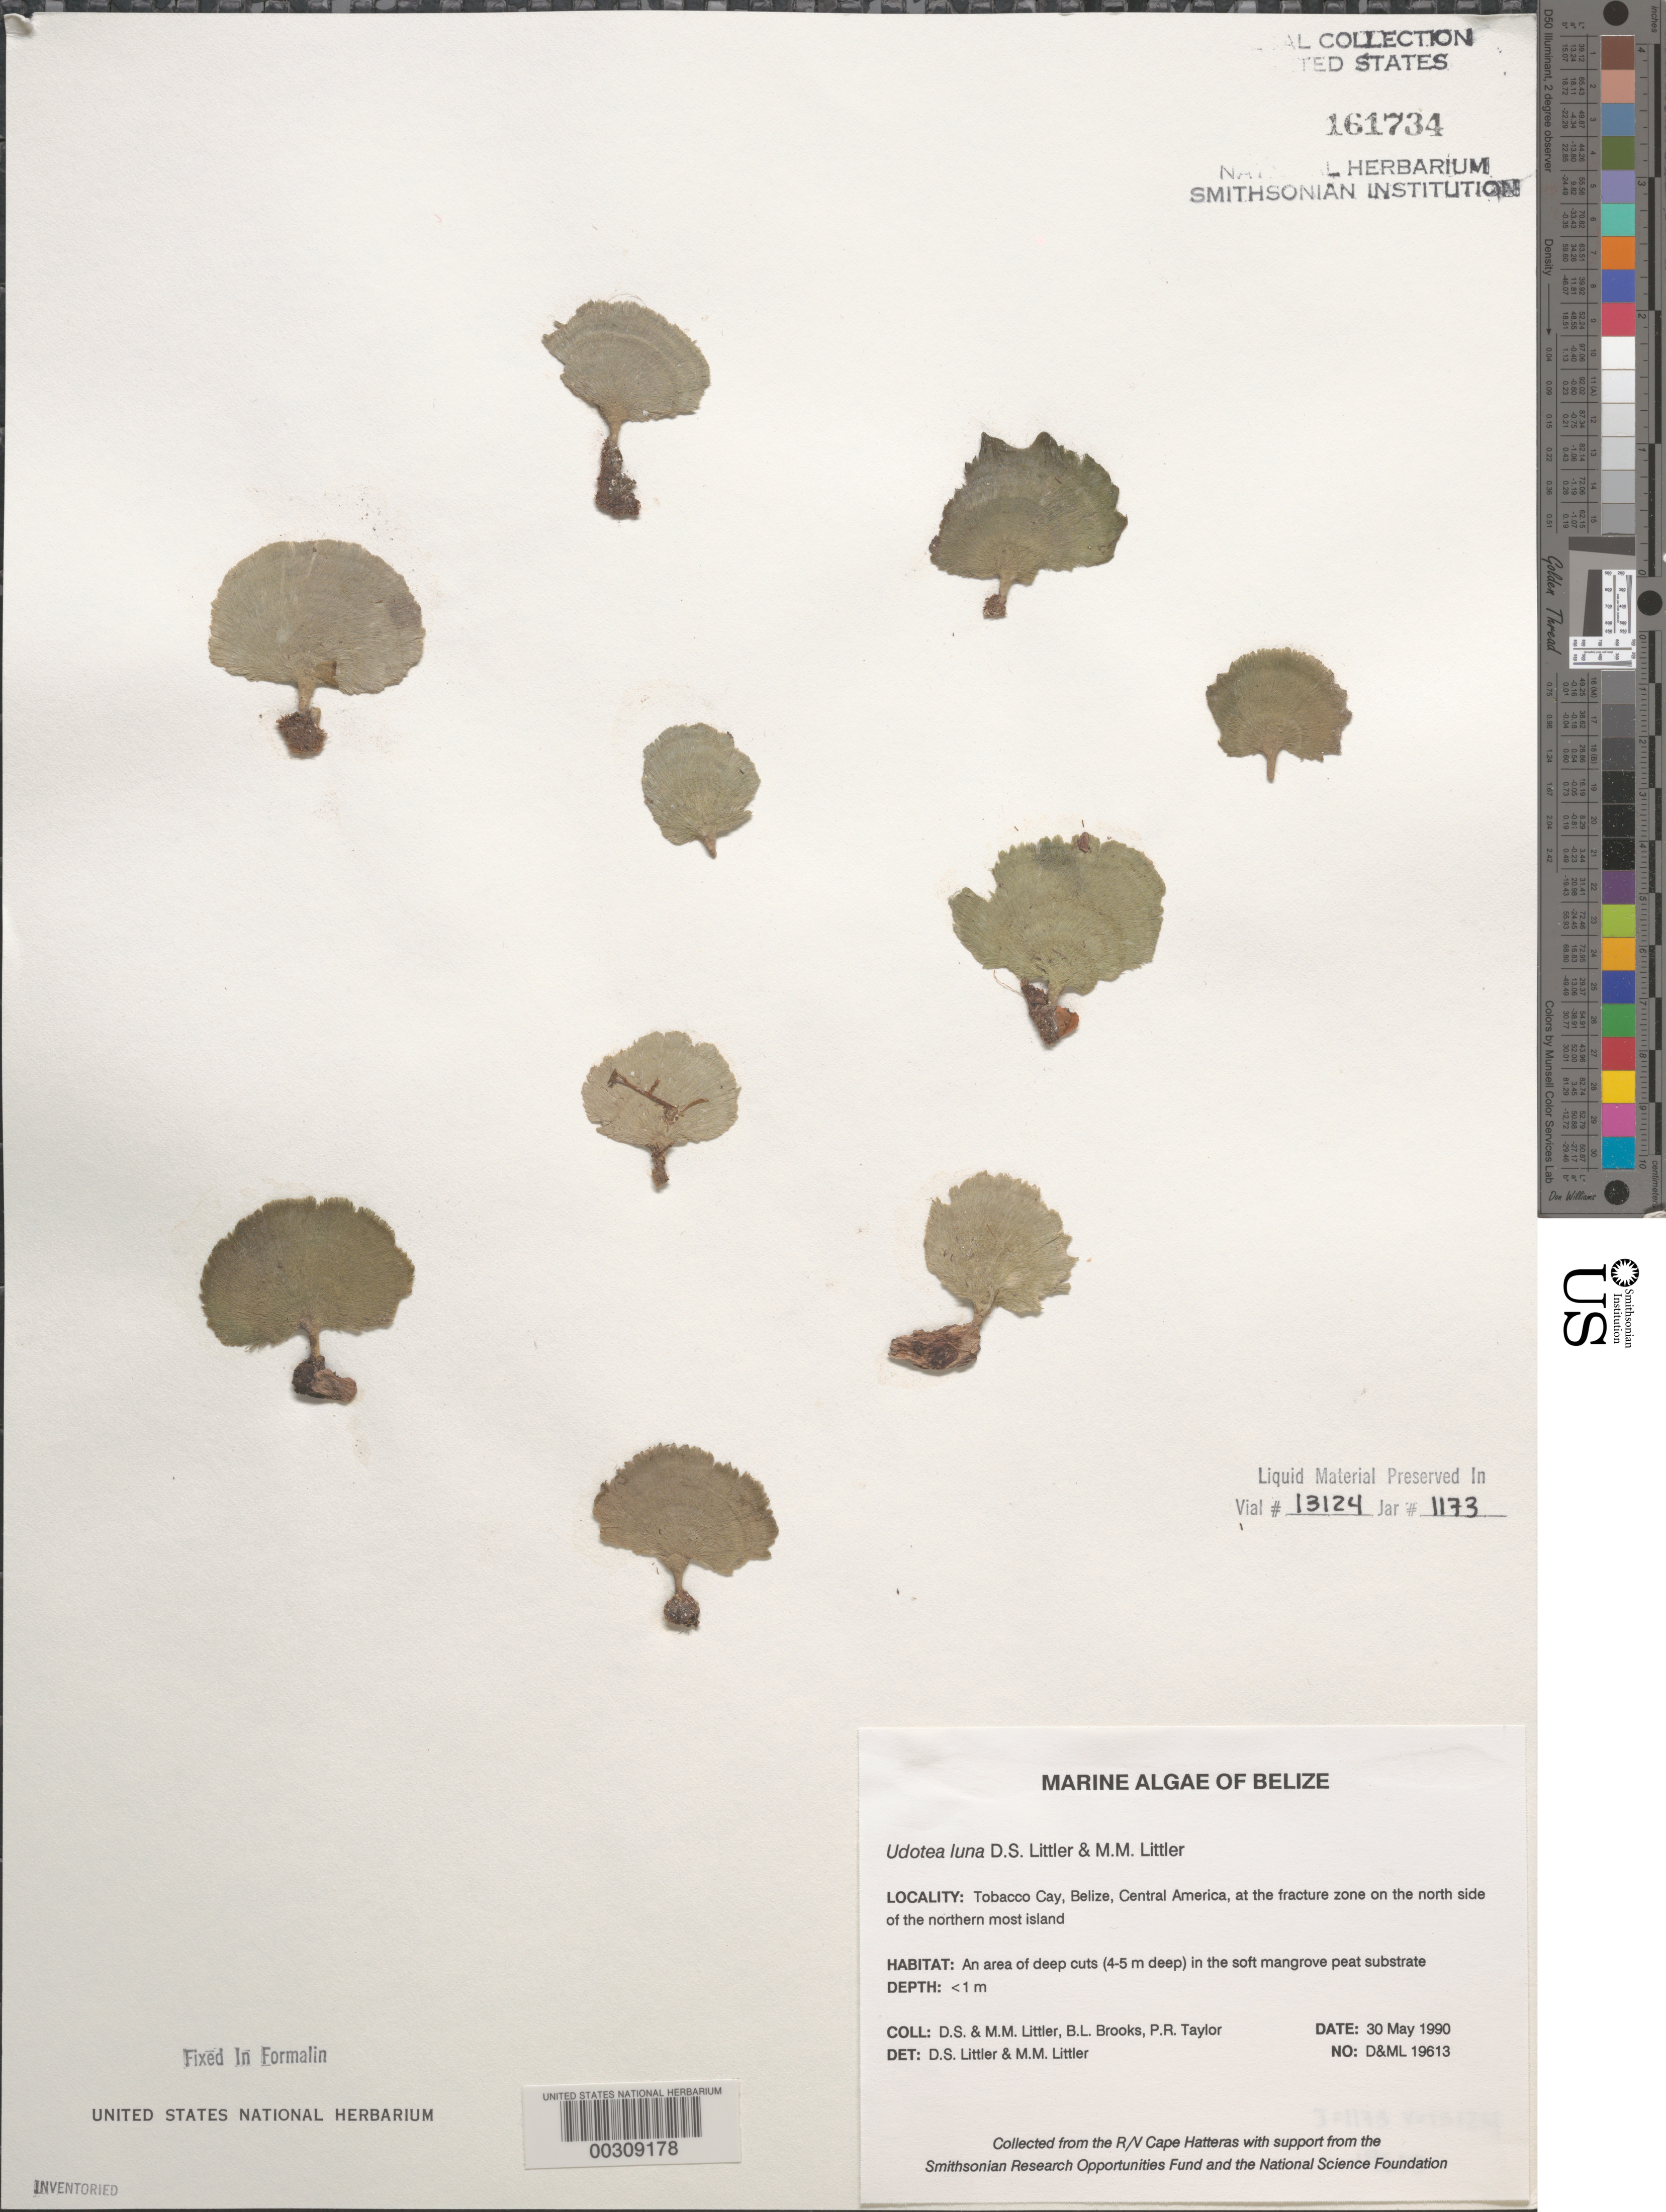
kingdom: Plantae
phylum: Chlorophyta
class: Ulvophyceae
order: Bryopsidales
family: Udoteaceae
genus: Udotea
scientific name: Udotea luna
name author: D.S. Littler & Littler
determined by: Littler, D. S.; Littler, M. M.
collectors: D. S. Littler, M. M. Littler, B. Brooks & P. R. Taylor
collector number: D&ML 19613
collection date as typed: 30 May 1990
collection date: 1990-05-30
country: Belize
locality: Tobacco Range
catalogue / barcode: US 161734